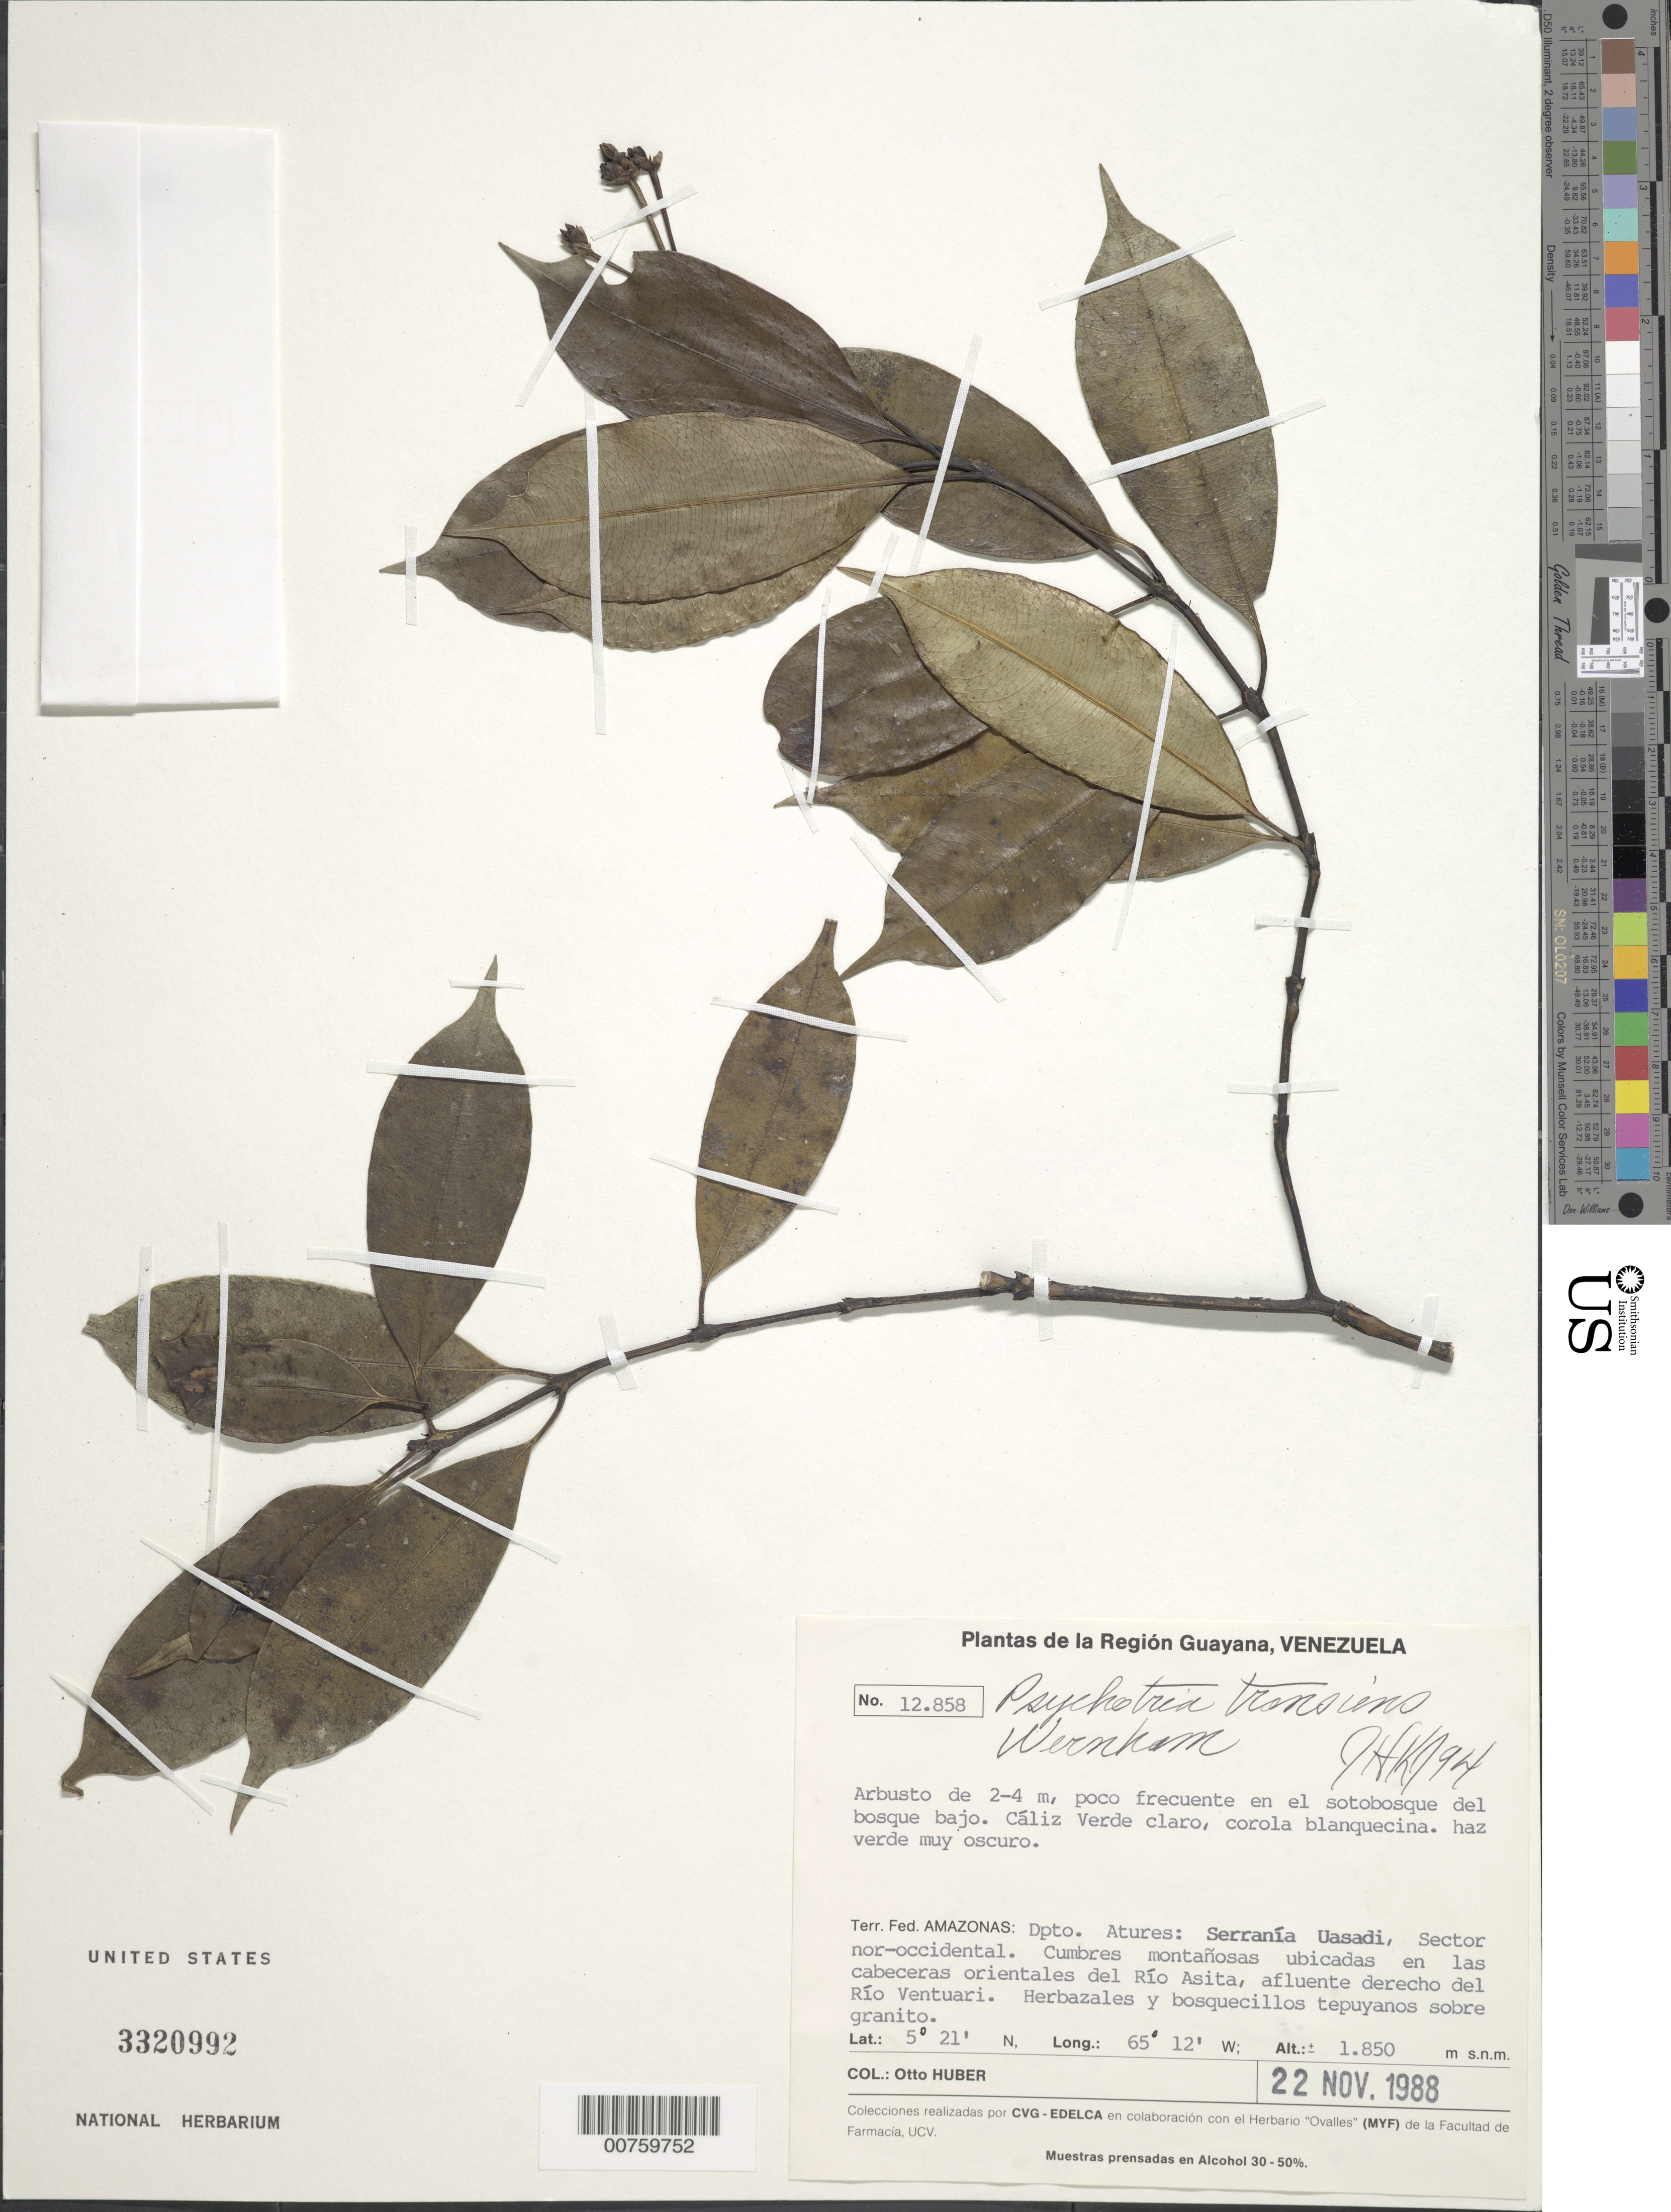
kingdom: Plantae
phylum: Tracheophyta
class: Magnoliopsida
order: Gentianales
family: Rubiaceae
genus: Psychotria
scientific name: Psychotria transiens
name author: Wernham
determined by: Kirkbride, J. H.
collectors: O. Huber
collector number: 12858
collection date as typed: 22-Nov-88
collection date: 1988-11-22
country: Venezuela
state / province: Amazonas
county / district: Atures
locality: Serrania Uasadi, sector nor-occidental; cabeceras orientales del Río Asita, afluente derecho del Río Ventuari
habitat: Sotobosque del bosque bajo; herbazales y bosquecillos tepuyanos sobre granito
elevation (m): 1850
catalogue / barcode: US 3320992